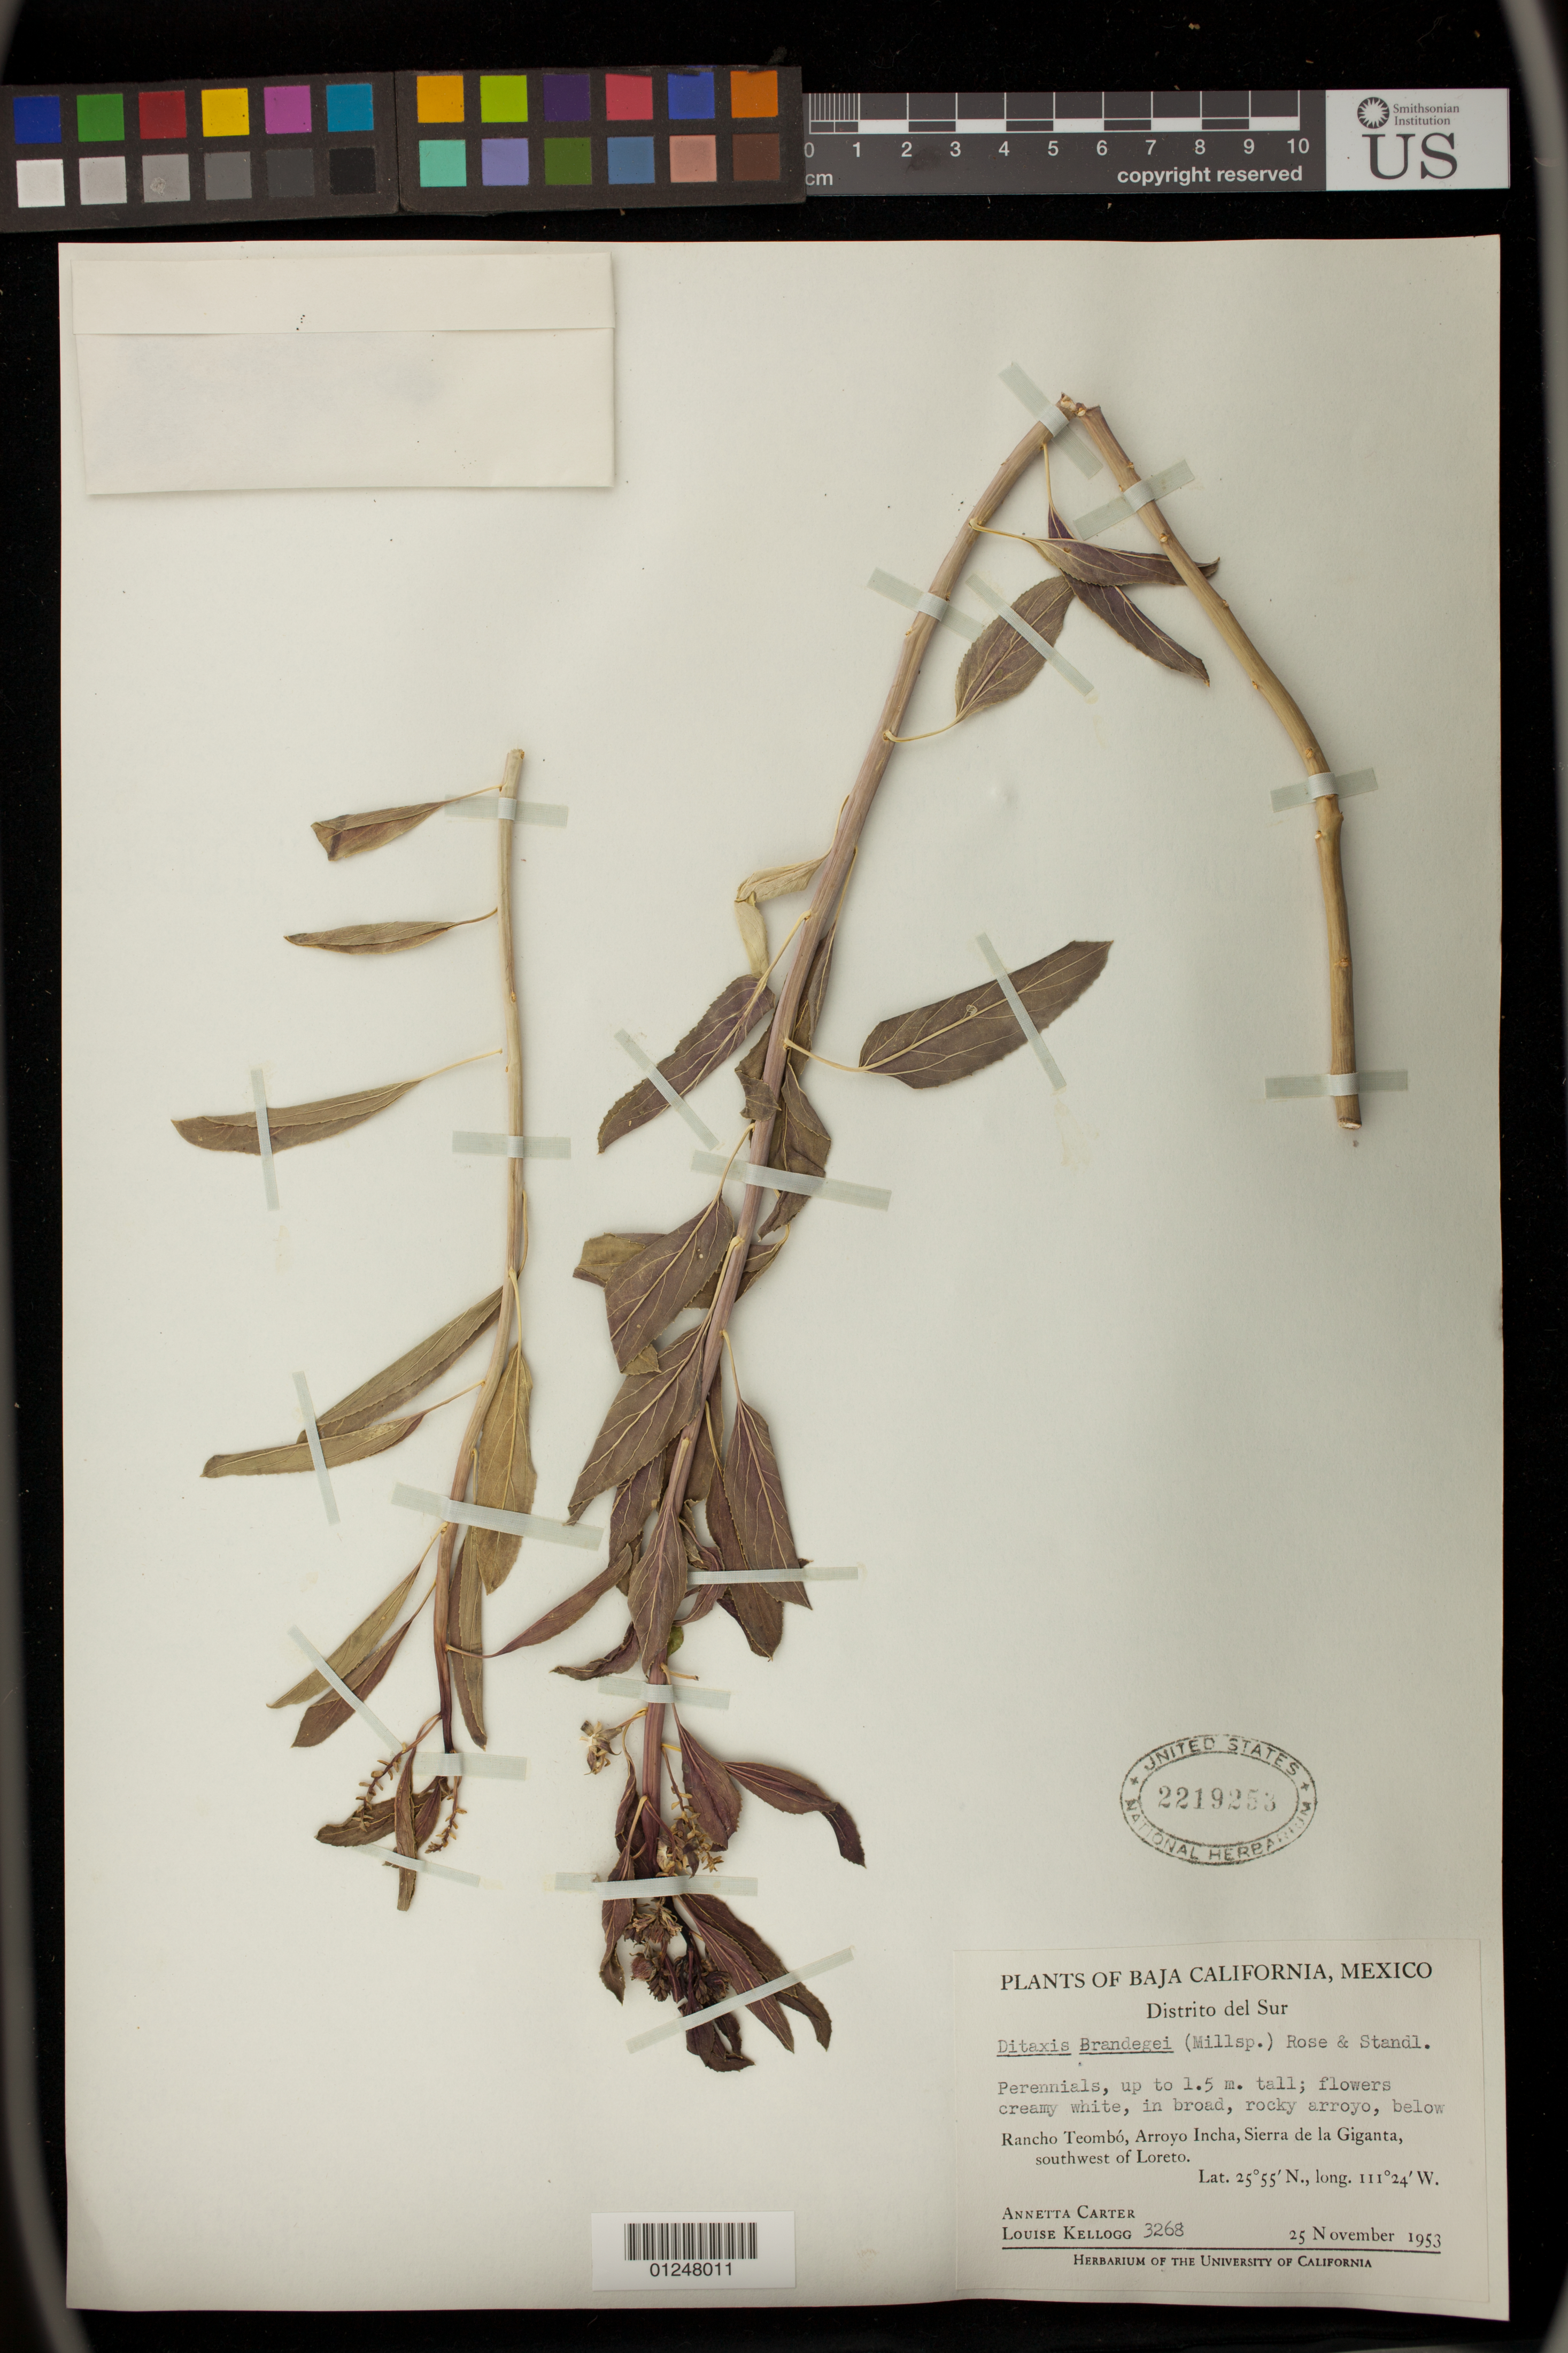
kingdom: Plantae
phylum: Tracheophyta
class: Magnoliopsida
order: Malpighiales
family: Euphorbiaceae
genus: Argythamnia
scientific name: Argythamnia brandegeei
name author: Millsp.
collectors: A. Carter & L. Kellogg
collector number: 3268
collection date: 1953-11-25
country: Mexico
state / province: Baja California Sur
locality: below Rancho Teombo, Arroyo Incha, Sierra de la Giganta, southwest of Loreto.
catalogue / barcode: US 2219253